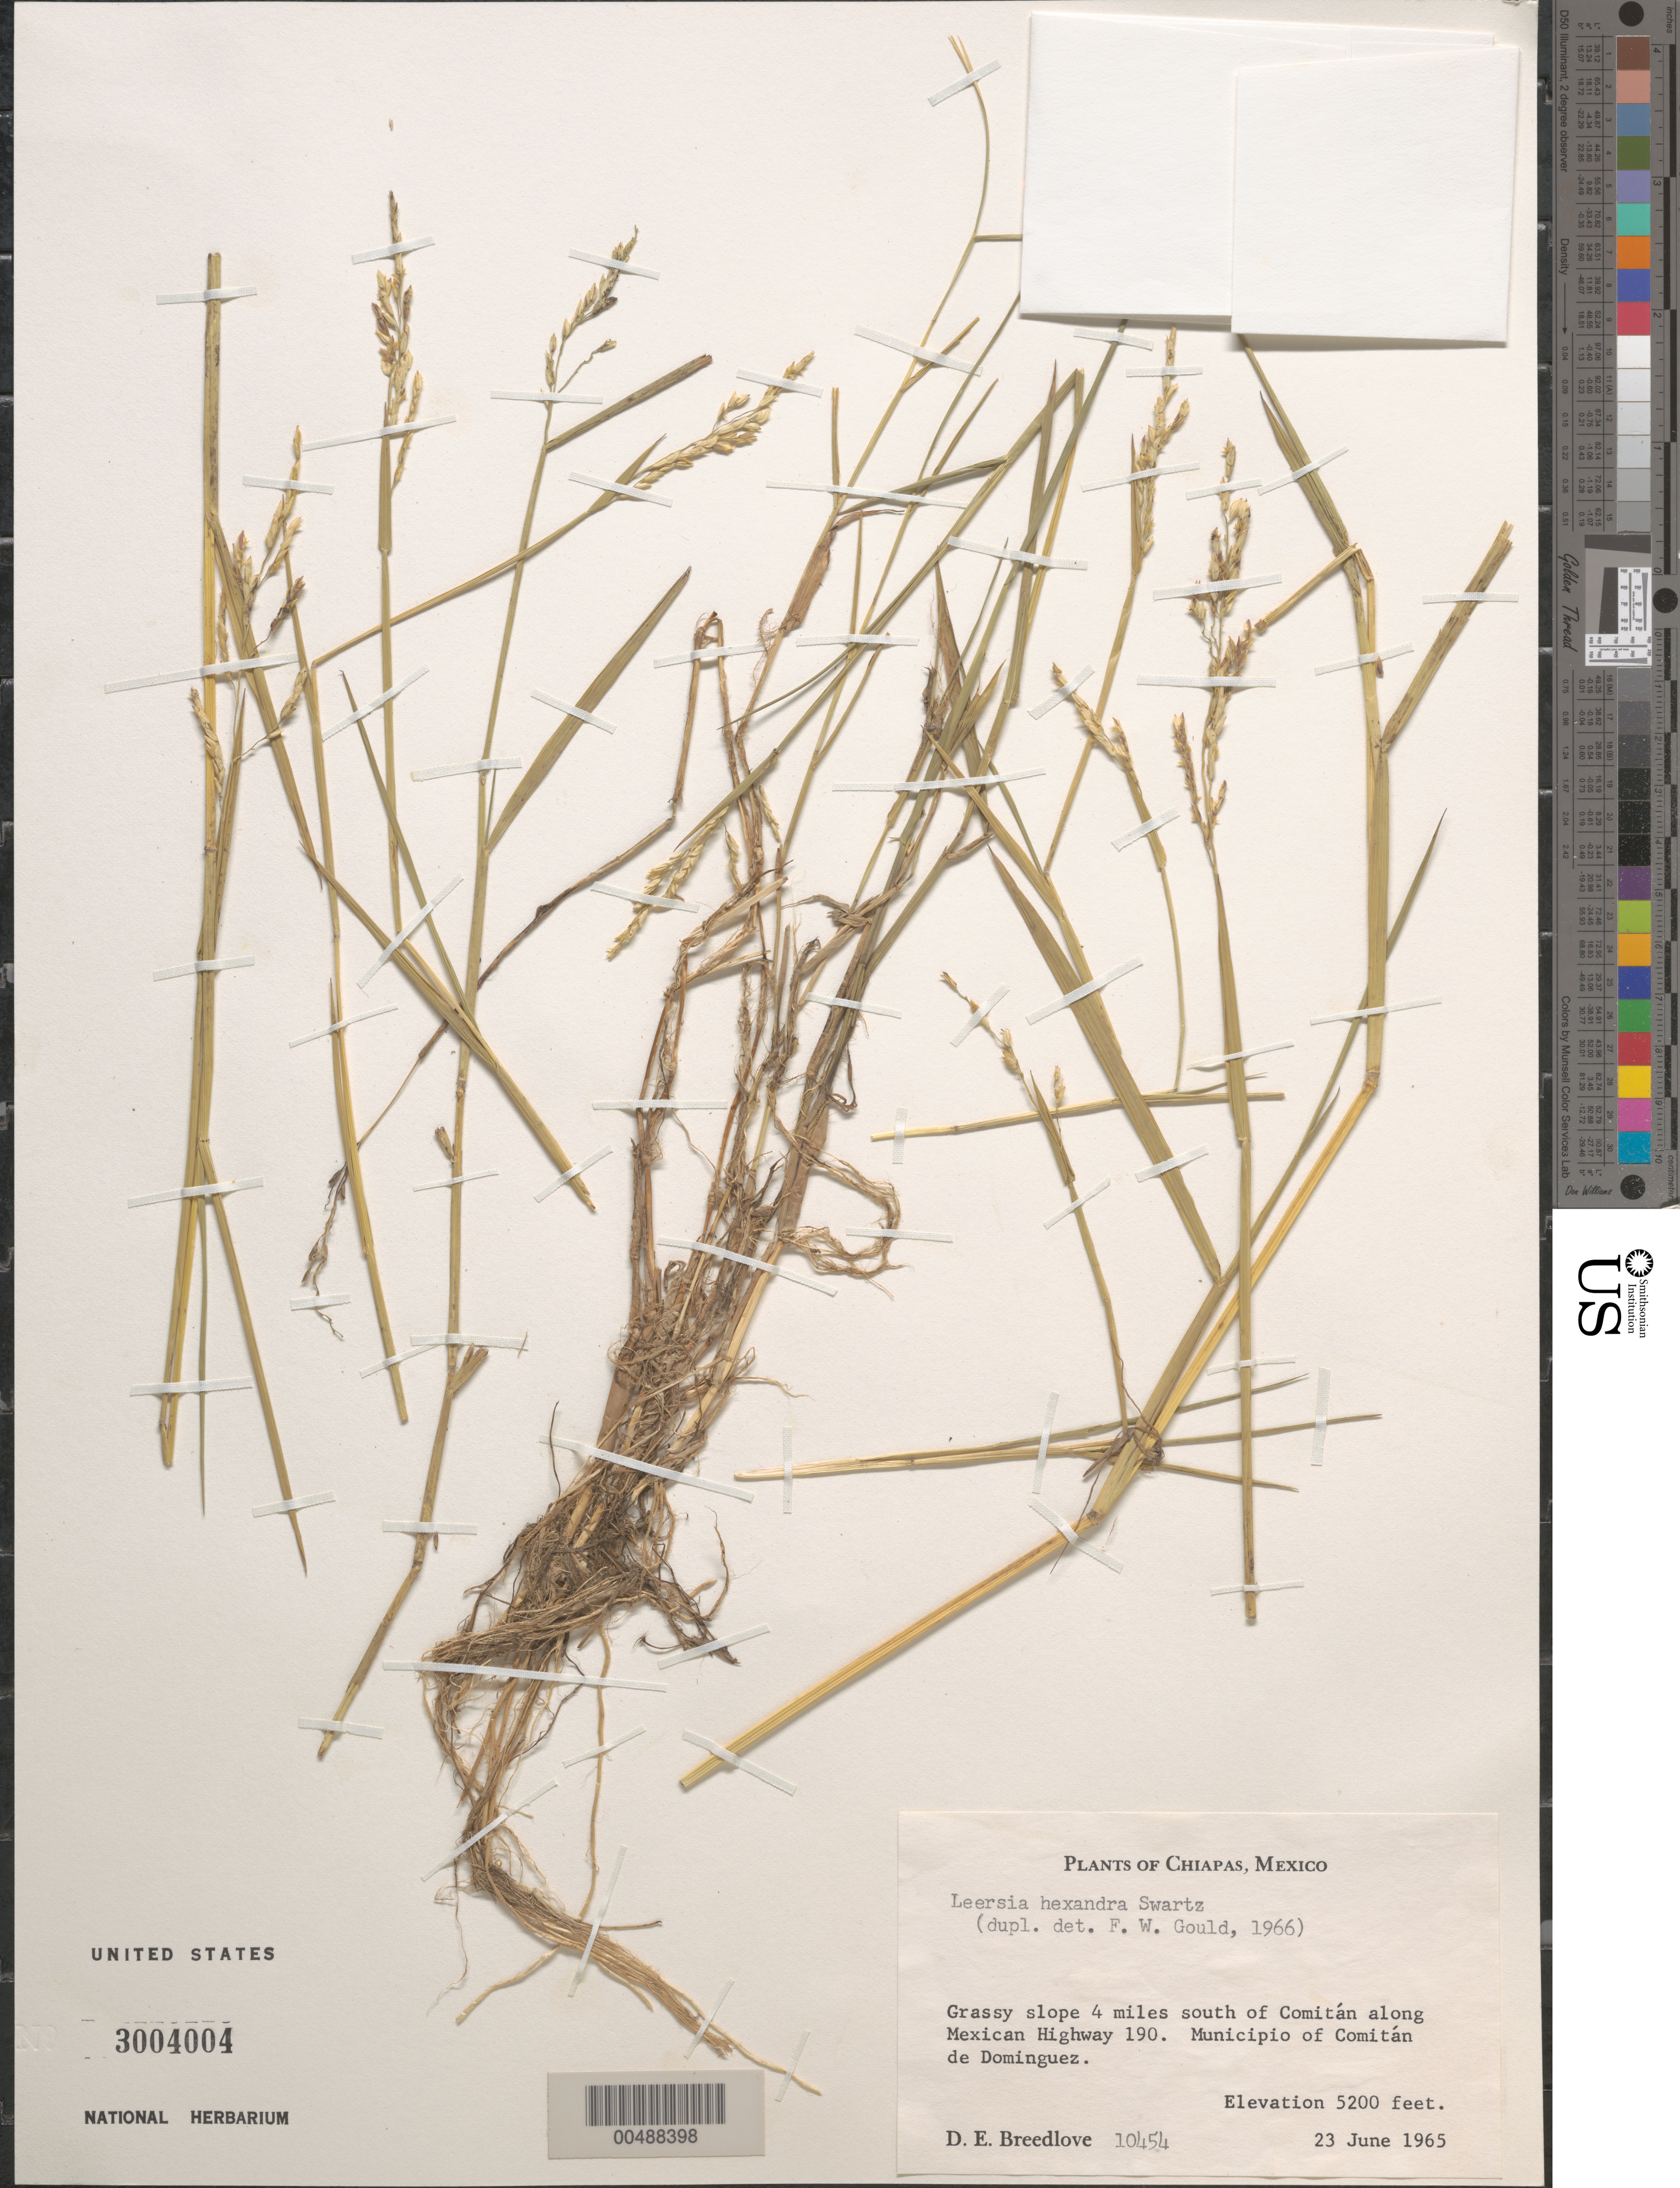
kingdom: Plantae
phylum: Tracheophyta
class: Liliopsida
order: Poales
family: Poaceae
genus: Leersia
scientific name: Leersia hexandra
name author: Sw.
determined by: Gould, F. W.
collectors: D. E. Breedlove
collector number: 10454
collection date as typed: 23 Jun 1965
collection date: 1965-06-23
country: Mexico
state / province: Chiapas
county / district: Comitán de Dominguez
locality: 4 mi S of Comitán along Mexican Hwy 190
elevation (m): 1585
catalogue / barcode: US 3004004